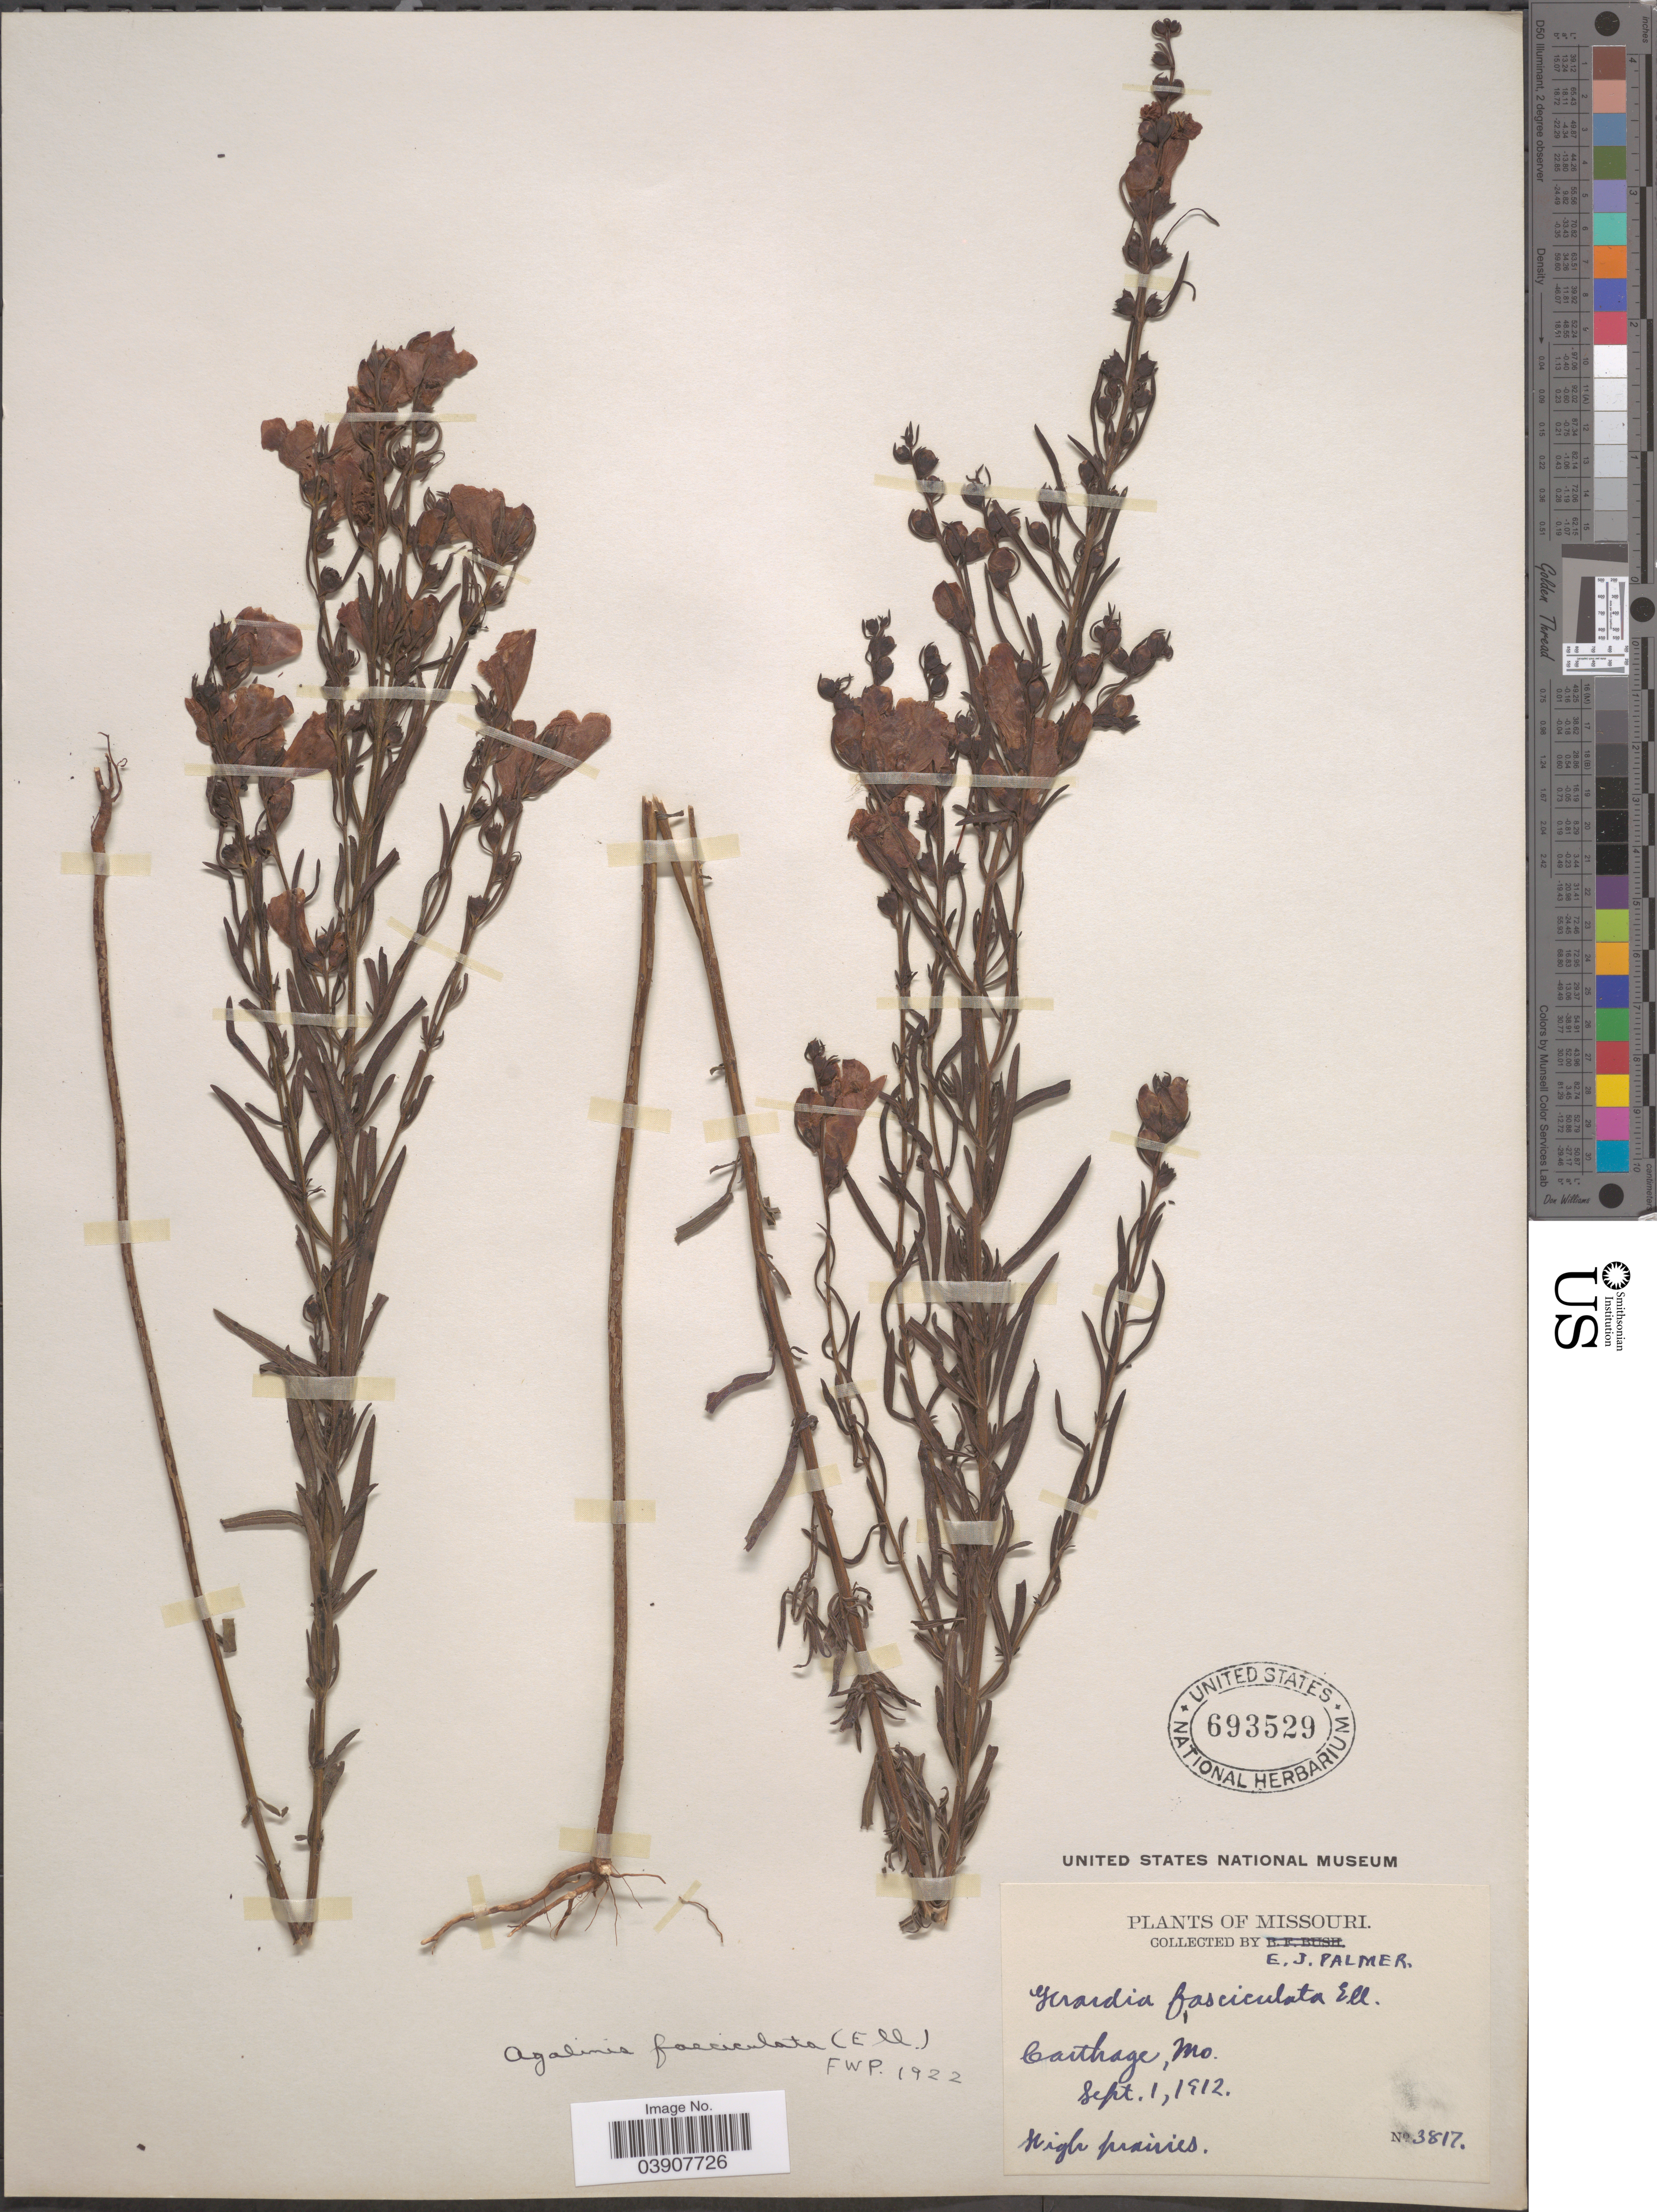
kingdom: Plantae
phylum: Tracheophyta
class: Magnoliopsida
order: Lamiales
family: Orobanchaceae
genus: Agalinis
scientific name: Agalinis fasciculata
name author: (Elliott) Raf.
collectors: E. J. Palmer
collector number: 3817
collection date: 1912-09-01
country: United States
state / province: Missouri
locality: Carthage.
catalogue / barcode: US 693529